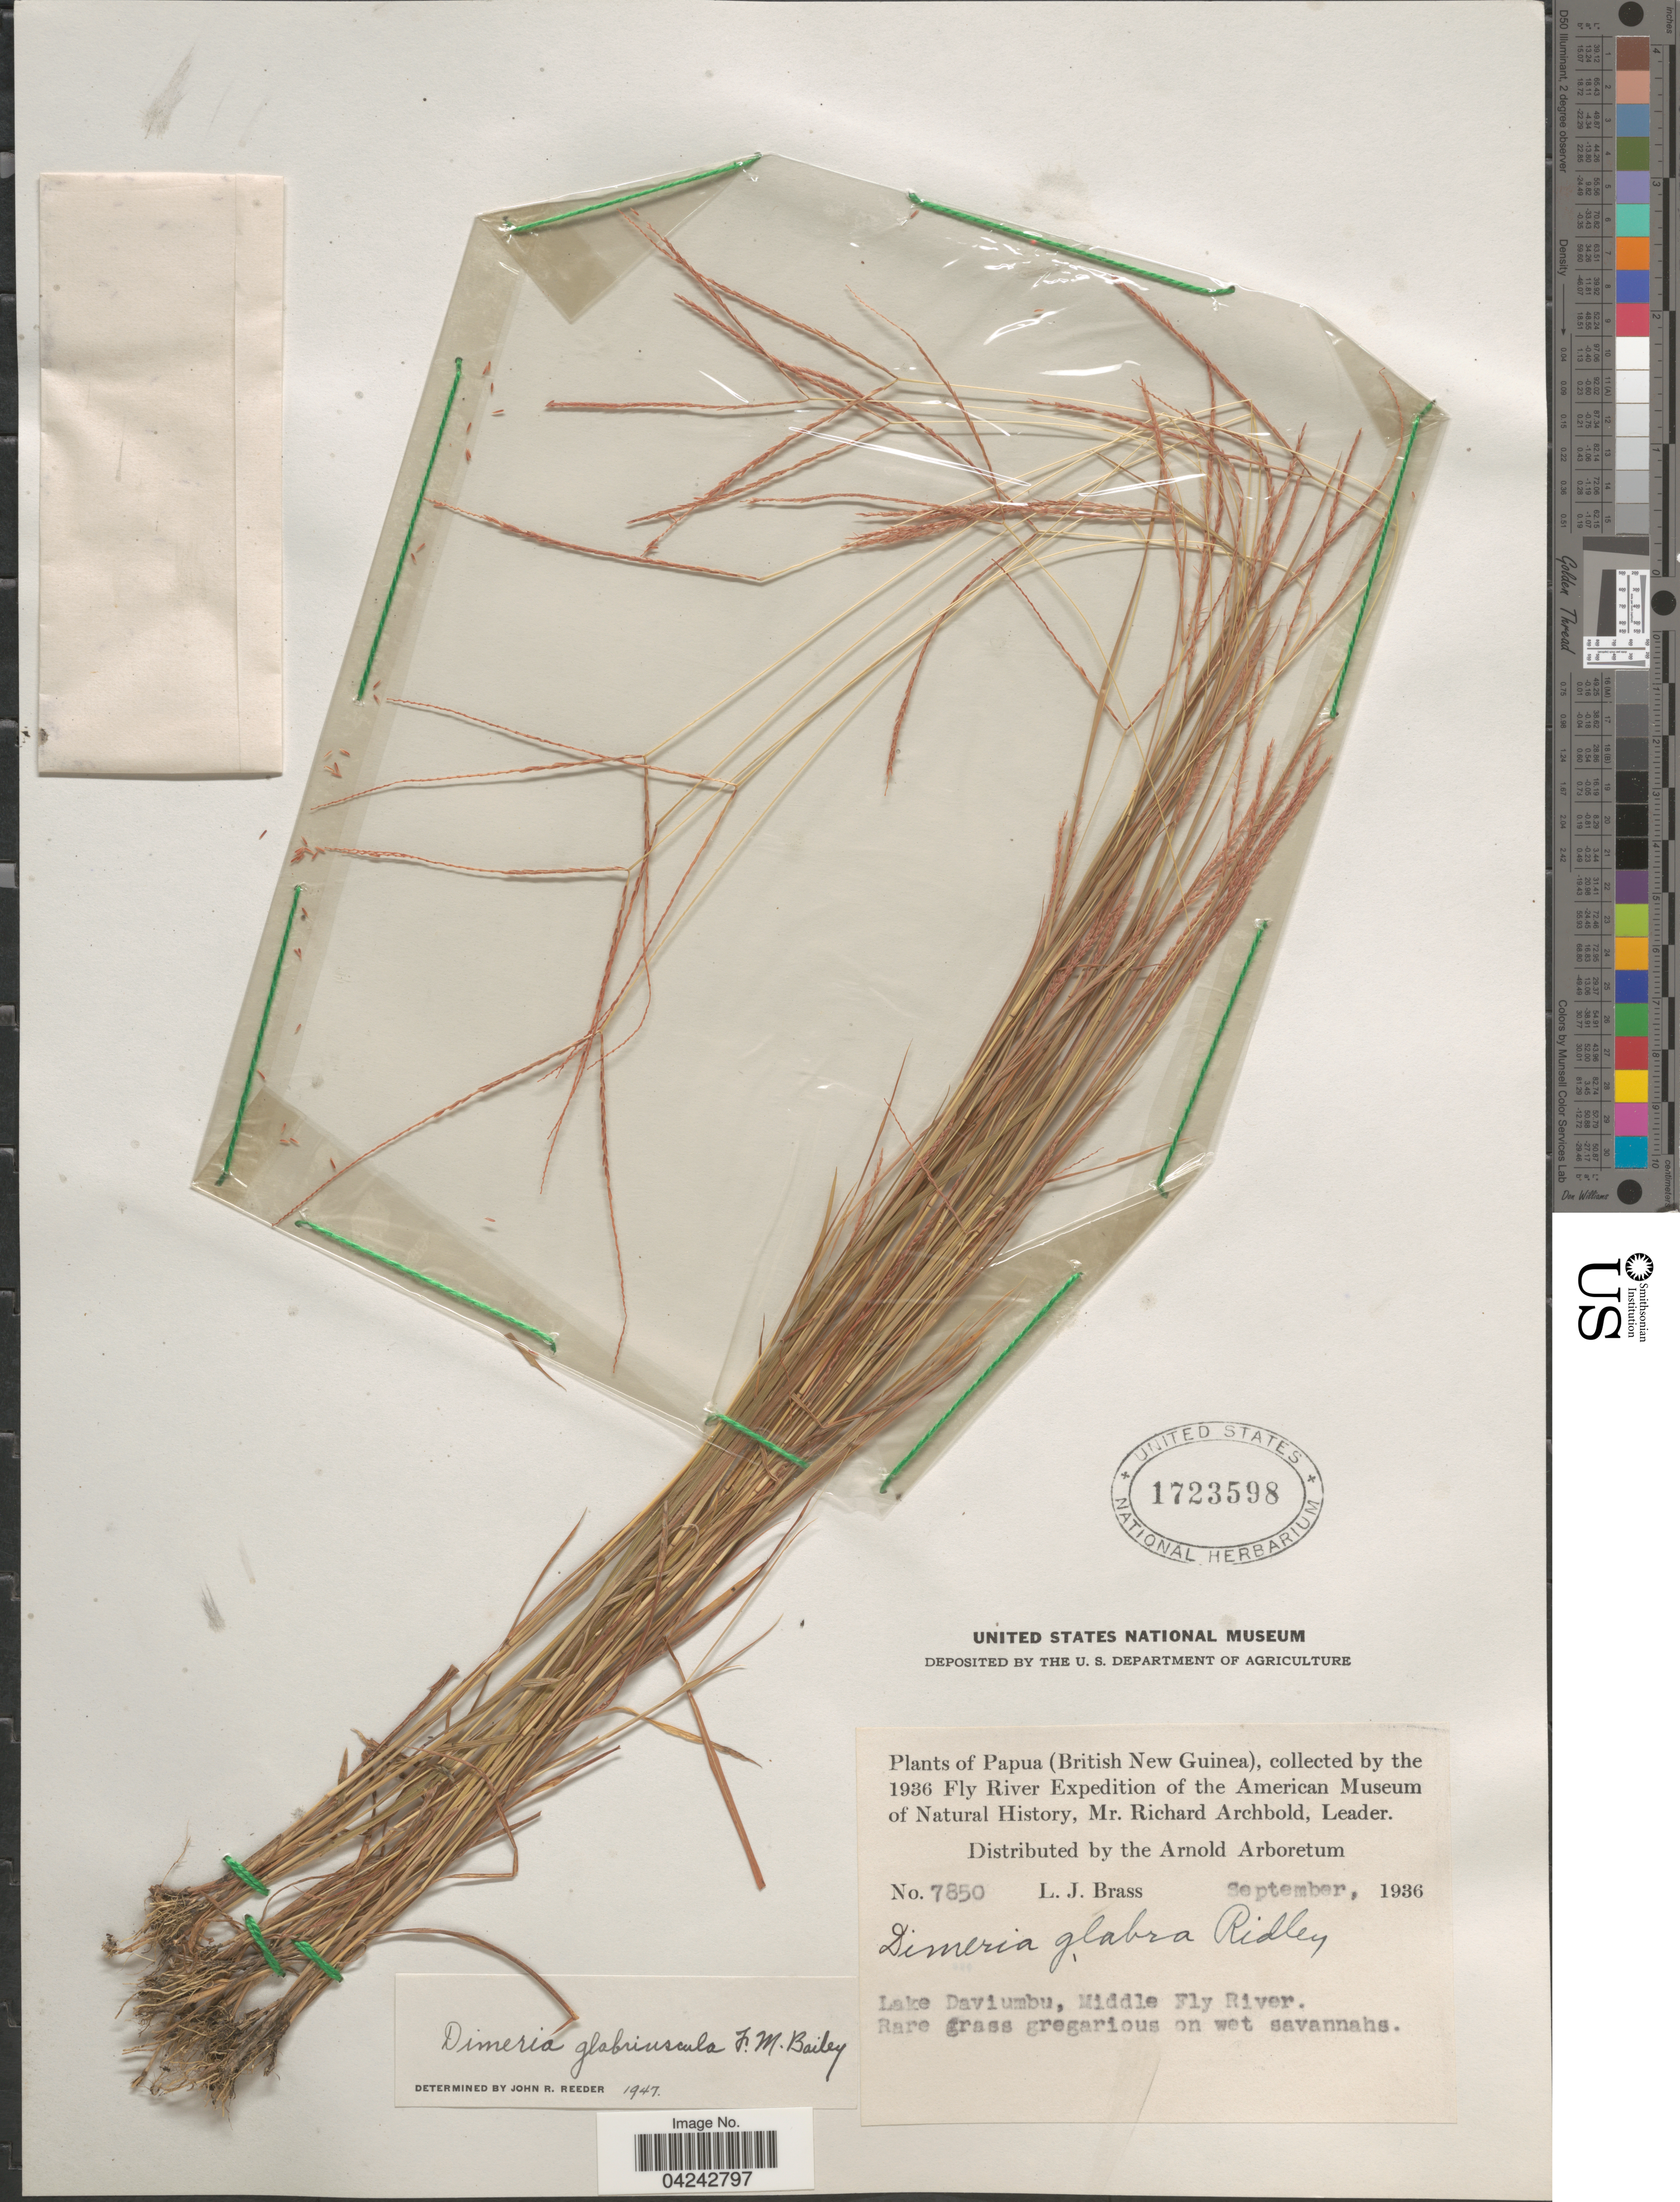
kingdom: Plantae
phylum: Tracheophyta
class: Liliopsida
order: Poales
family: Poaceae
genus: Dimeria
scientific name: Dimeria ornithopoda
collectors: L. J. Brass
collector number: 7850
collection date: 1936-09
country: Papua New Guinea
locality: Papua (British New Guinea). The 1936 Fly River Expedition of the American Museum of Natural History. Lake Daviumbu, Middle Fly River.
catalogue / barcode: US 1723598